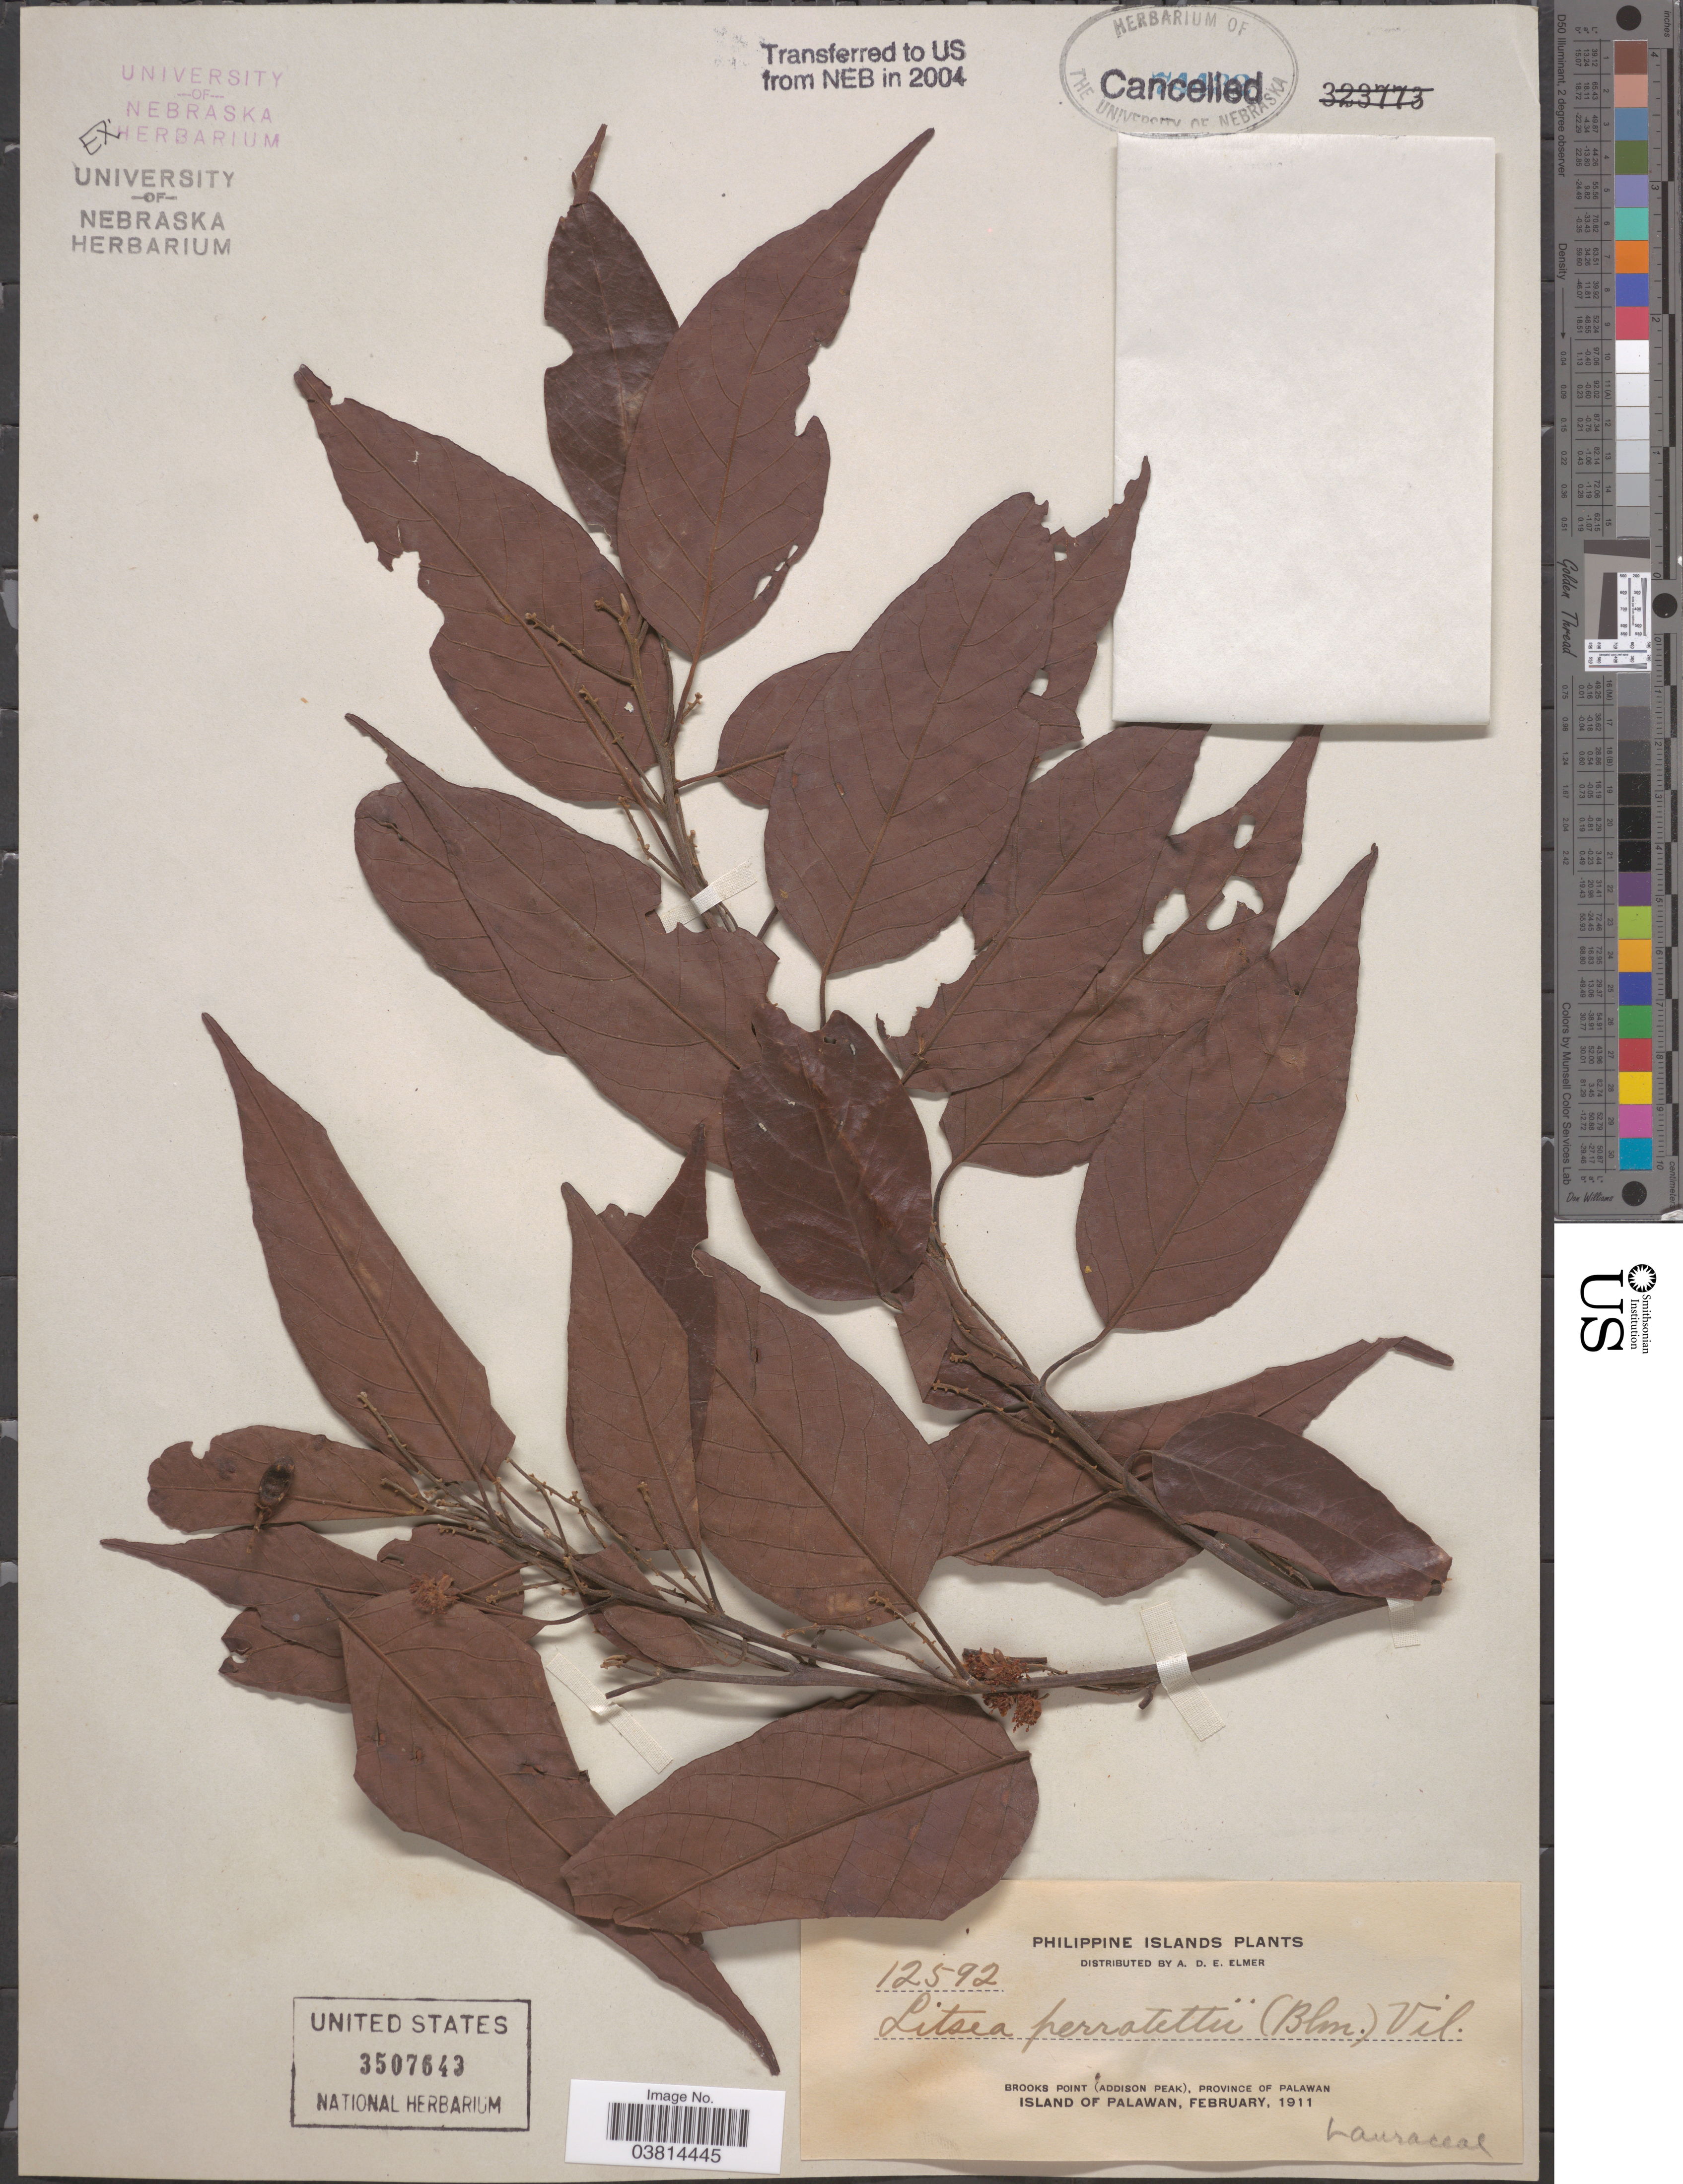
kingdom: Plantae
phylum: Tracheophyta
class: Magnoliopsida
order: Laurales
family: Lauraceae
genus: Litsea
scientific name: Litsea cordata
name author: Hook. f.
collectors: A. D. E. Elmer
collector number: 12592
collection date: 1911-02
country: Philippines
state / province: Mimaropa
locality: Brooks Point (Addison Peak), Province of Palawan. Island of Palawan.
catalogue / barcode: US 3507643